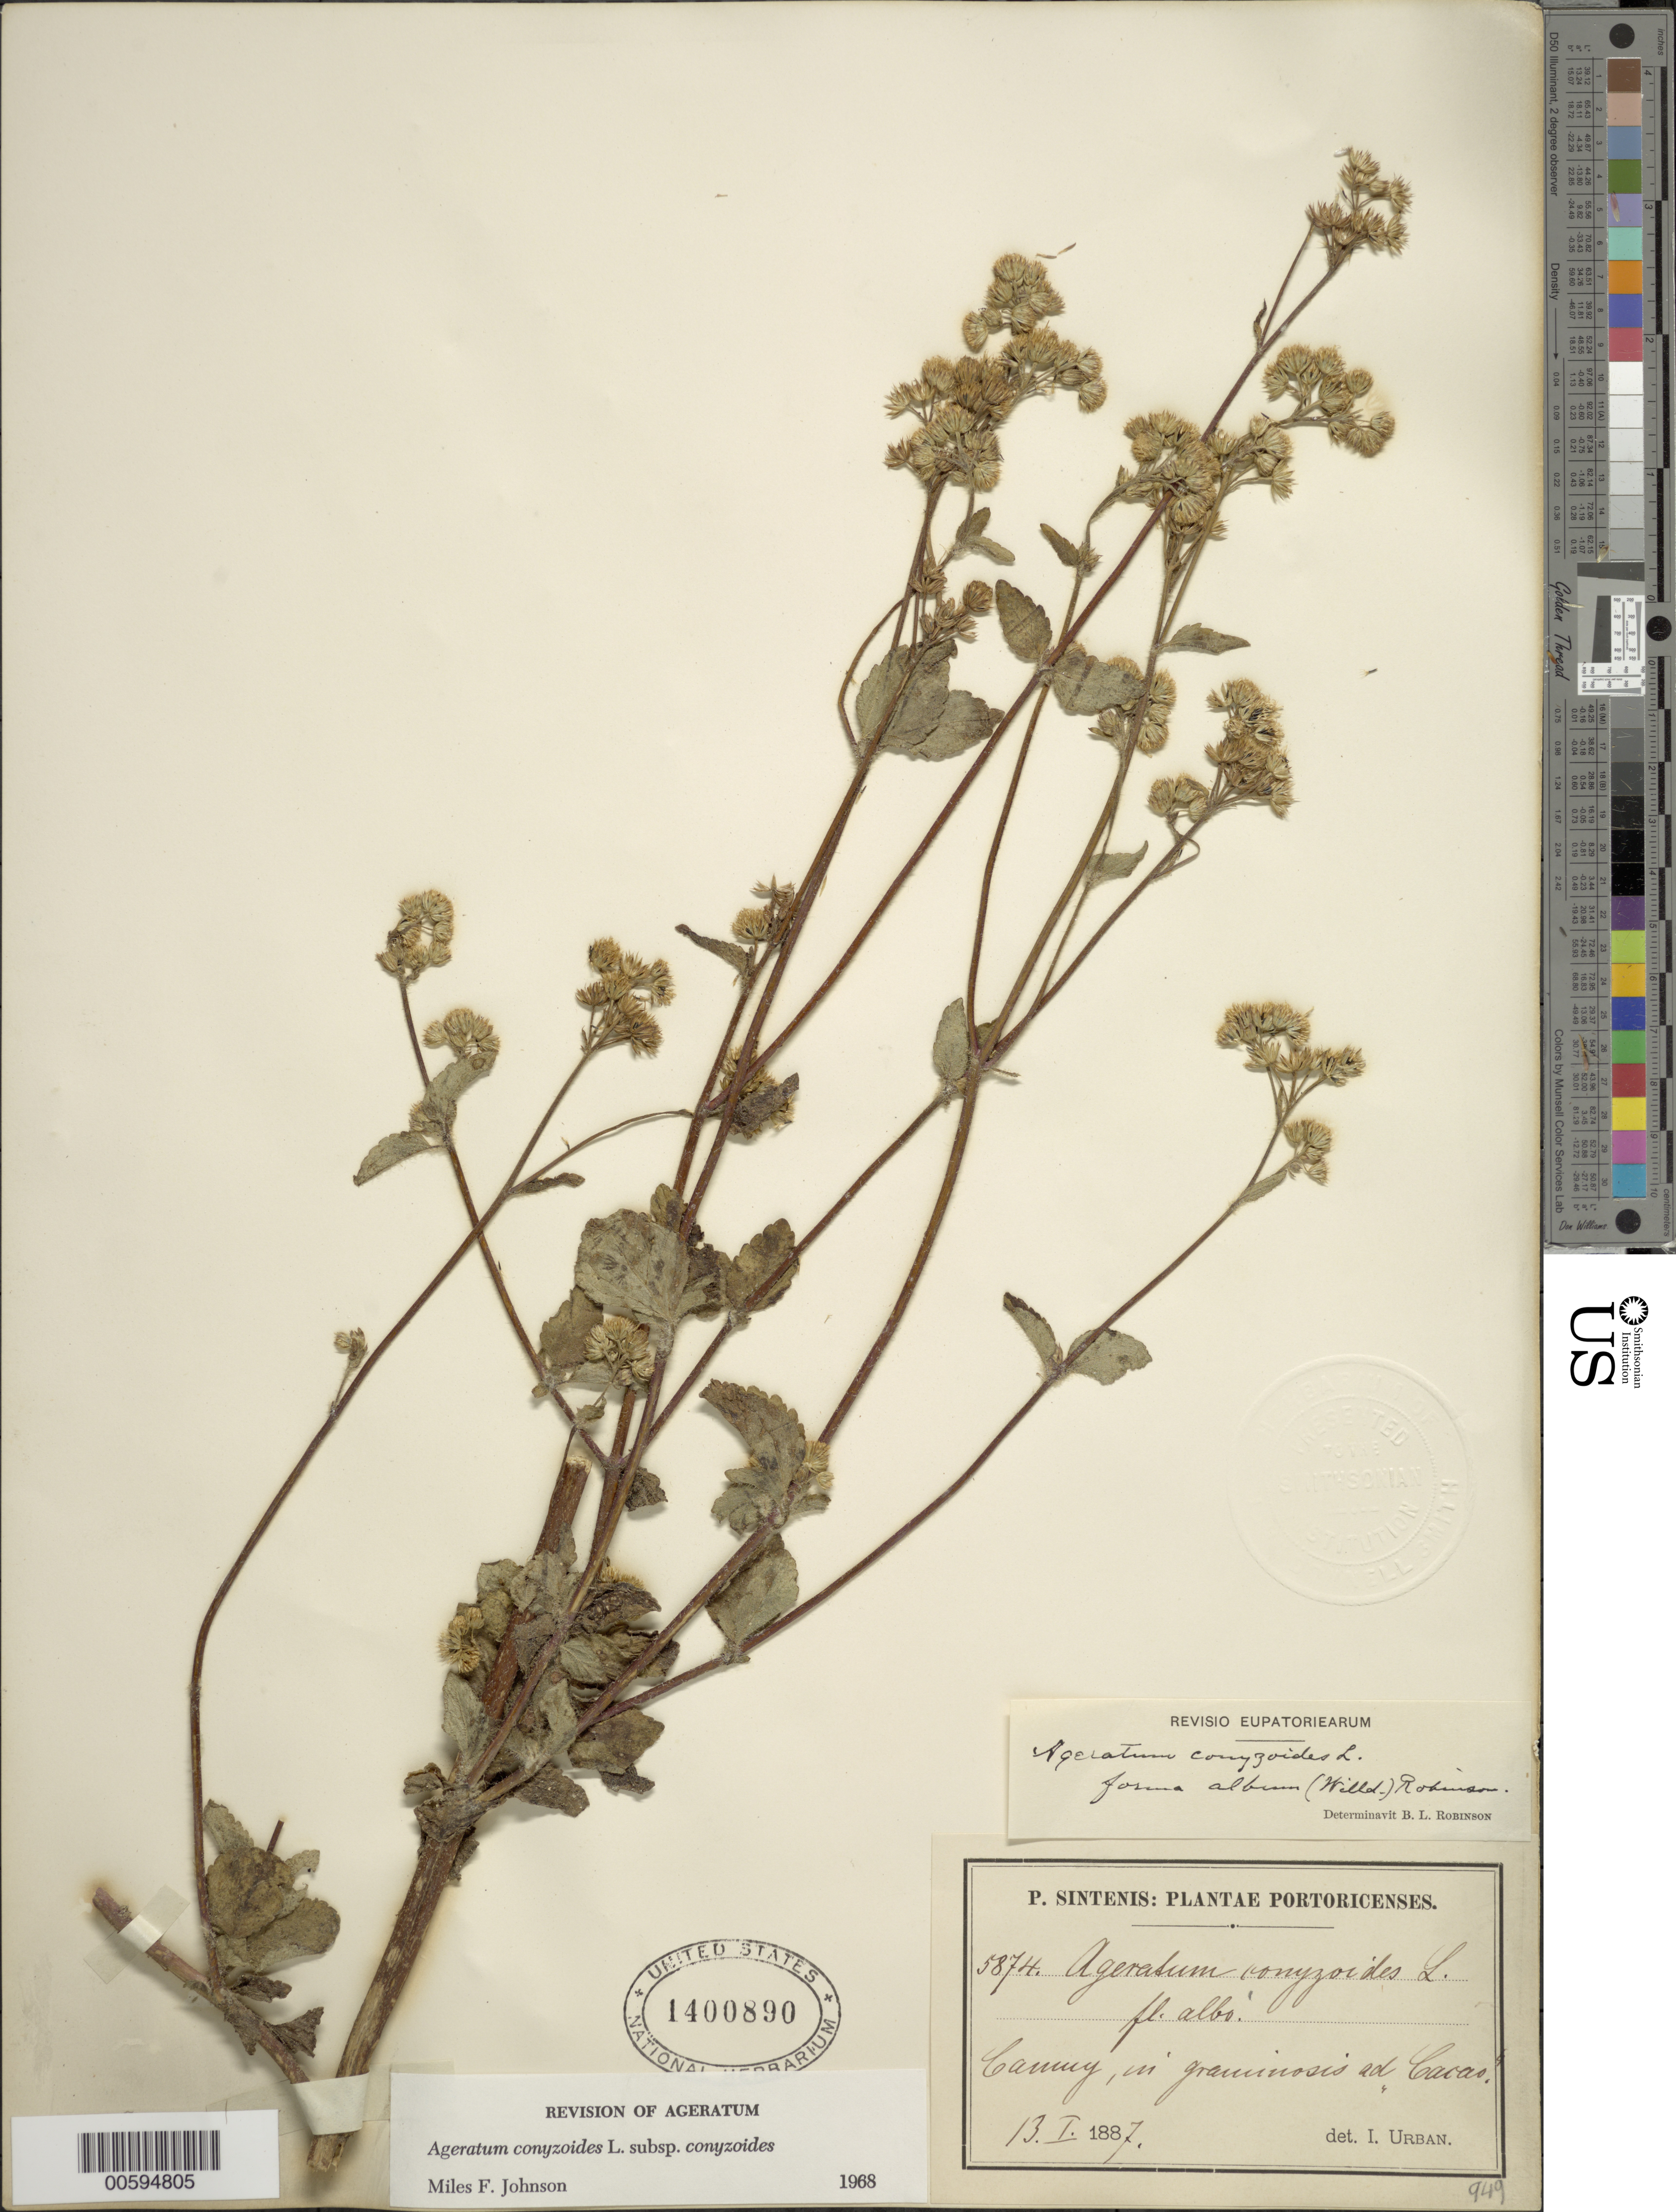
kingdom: Plantae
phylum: Tracheophyta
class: Magnoliopsida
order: Asterales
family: Asteraceae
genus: Ageratum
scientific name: Ageratum conyzoides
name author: L.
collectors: P. Sintenis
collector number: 5874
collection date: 1887-01-13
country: Puerto Rico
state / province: Camuy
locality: ad Cacao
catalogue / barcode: US 1400890